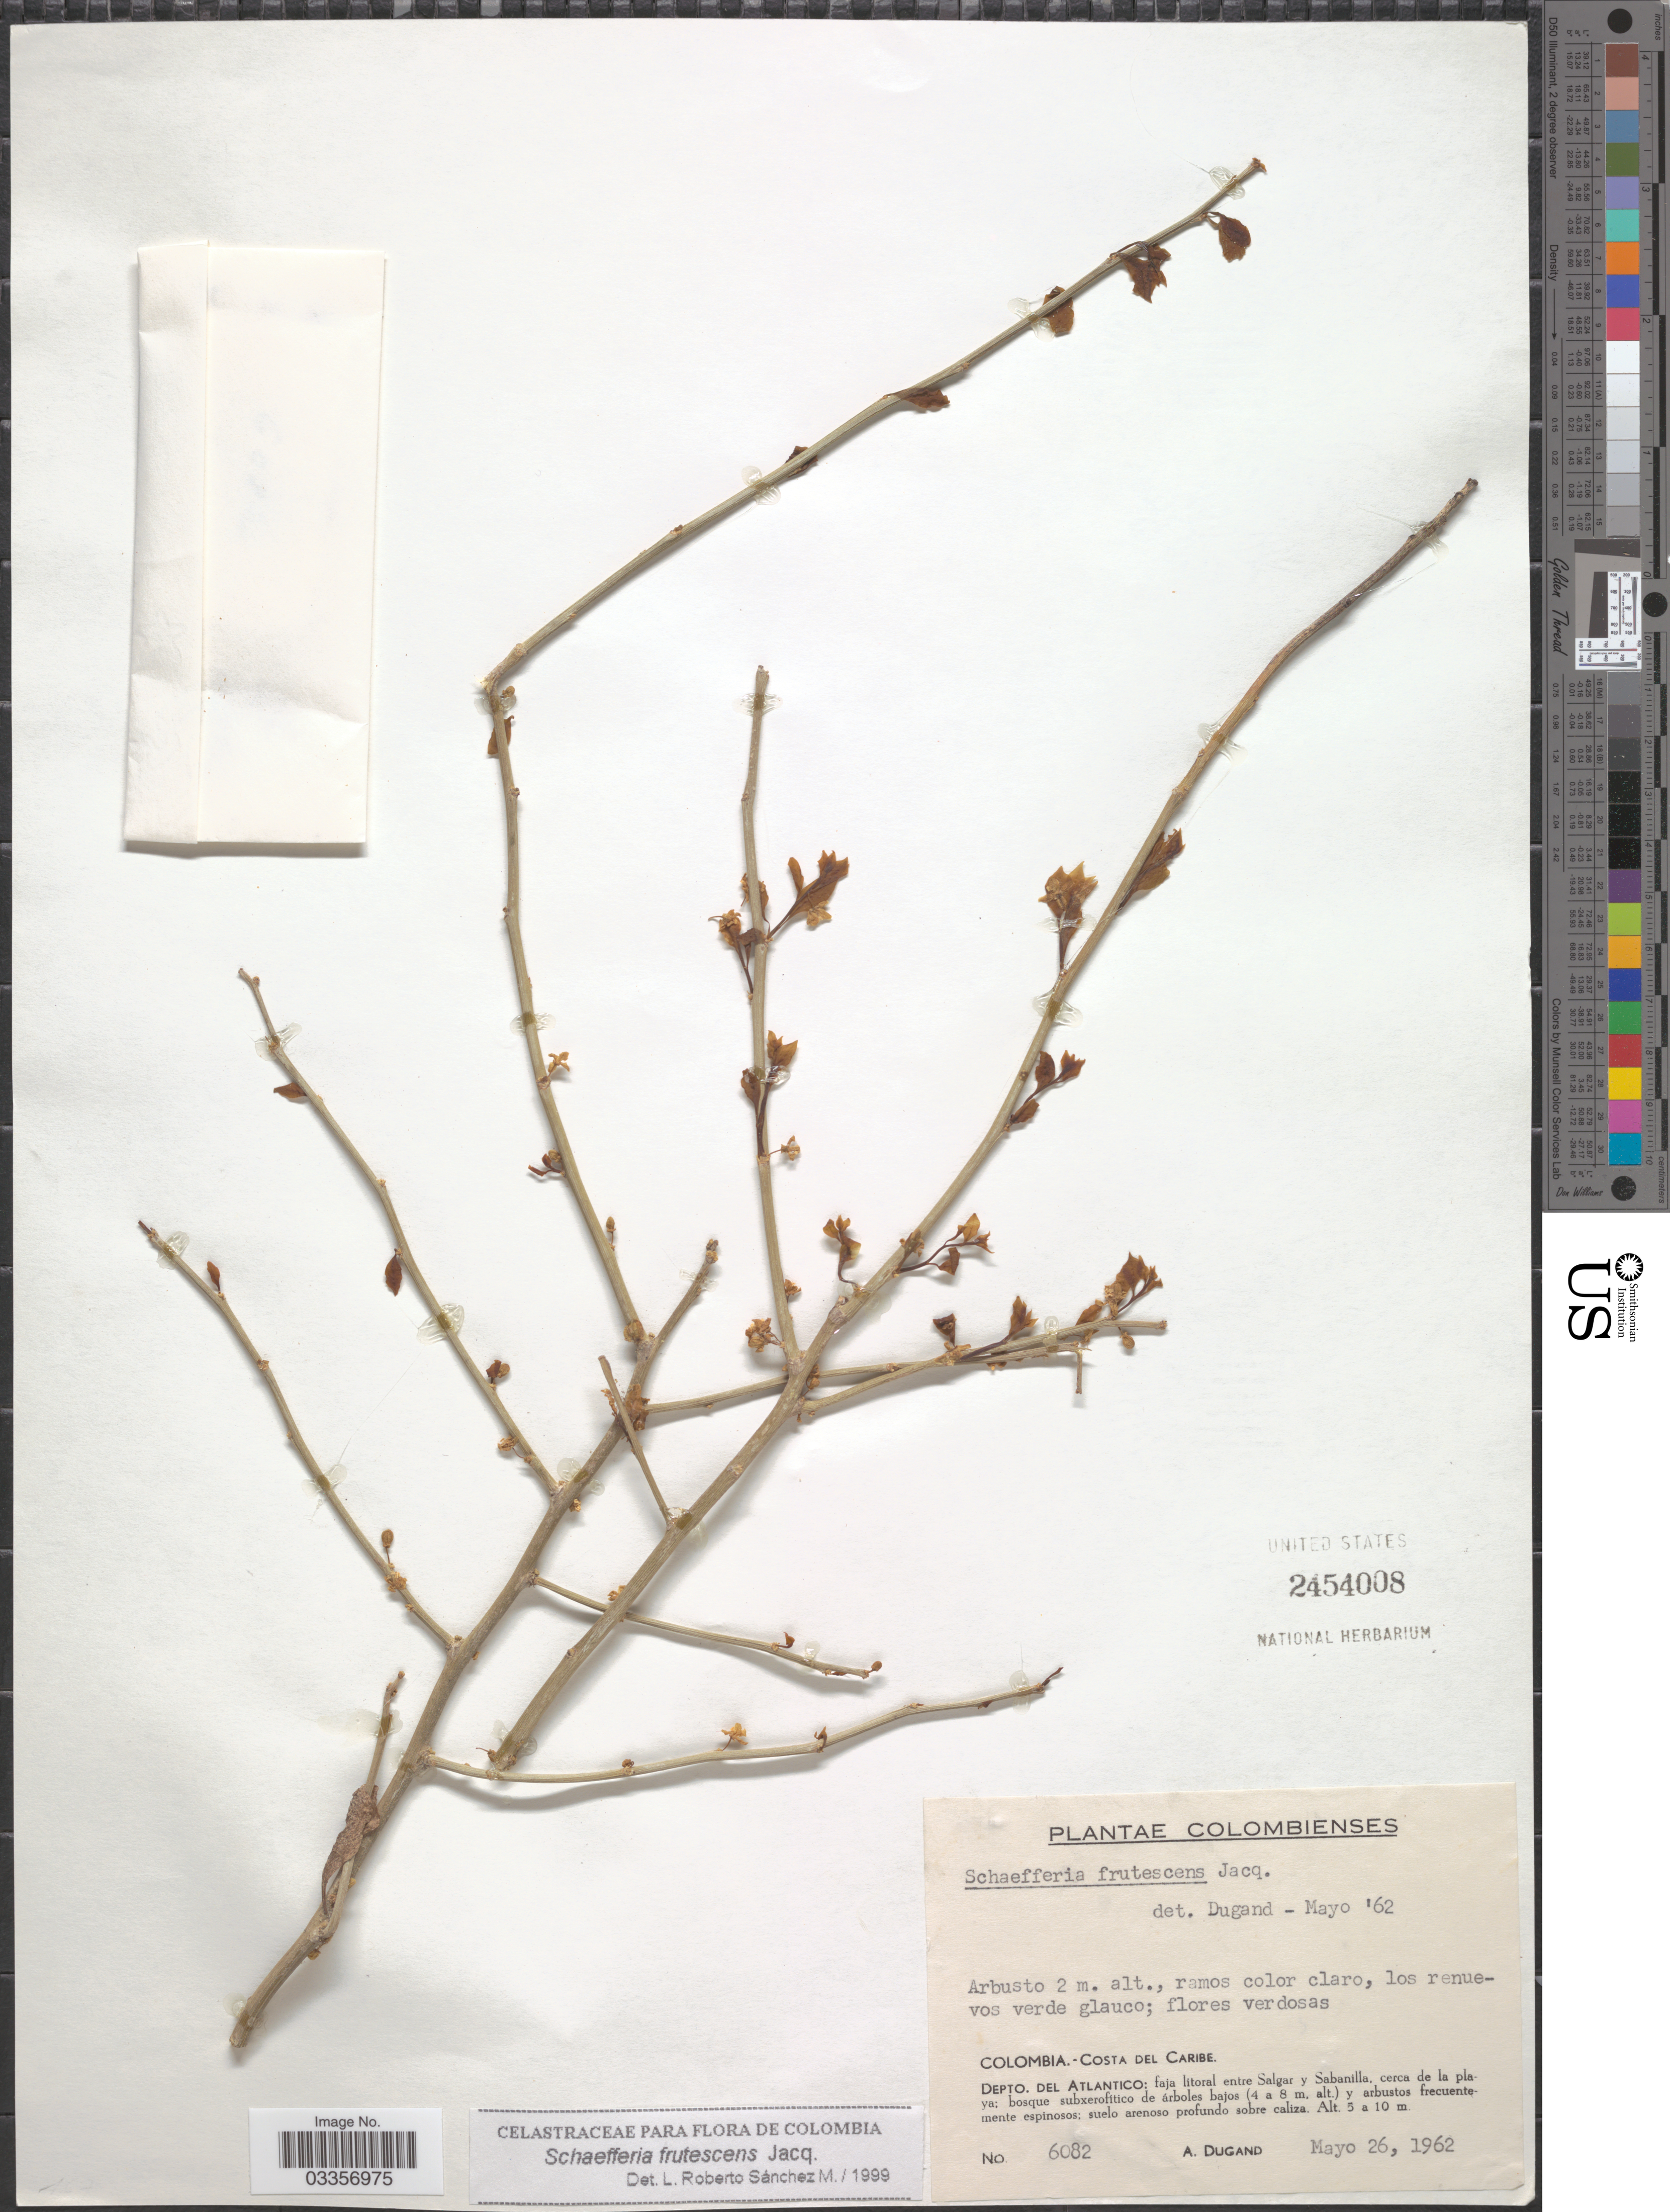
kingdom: Plantae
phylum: Tracheophyta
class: Magnoliopsida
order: Celastrales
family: Celastraceae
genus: Schaefferia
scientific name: Schaefferia frutescens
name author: Jacq.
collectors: A. Dugand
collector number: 6082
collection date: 1962-05-26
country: Colombia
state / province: Atlántico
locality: Costa del Caribe. Depto. del Atlantico: faja litoral entre Salgar y Sabanilla, cerca de la playa.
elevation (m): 5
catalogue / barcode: US 2454008